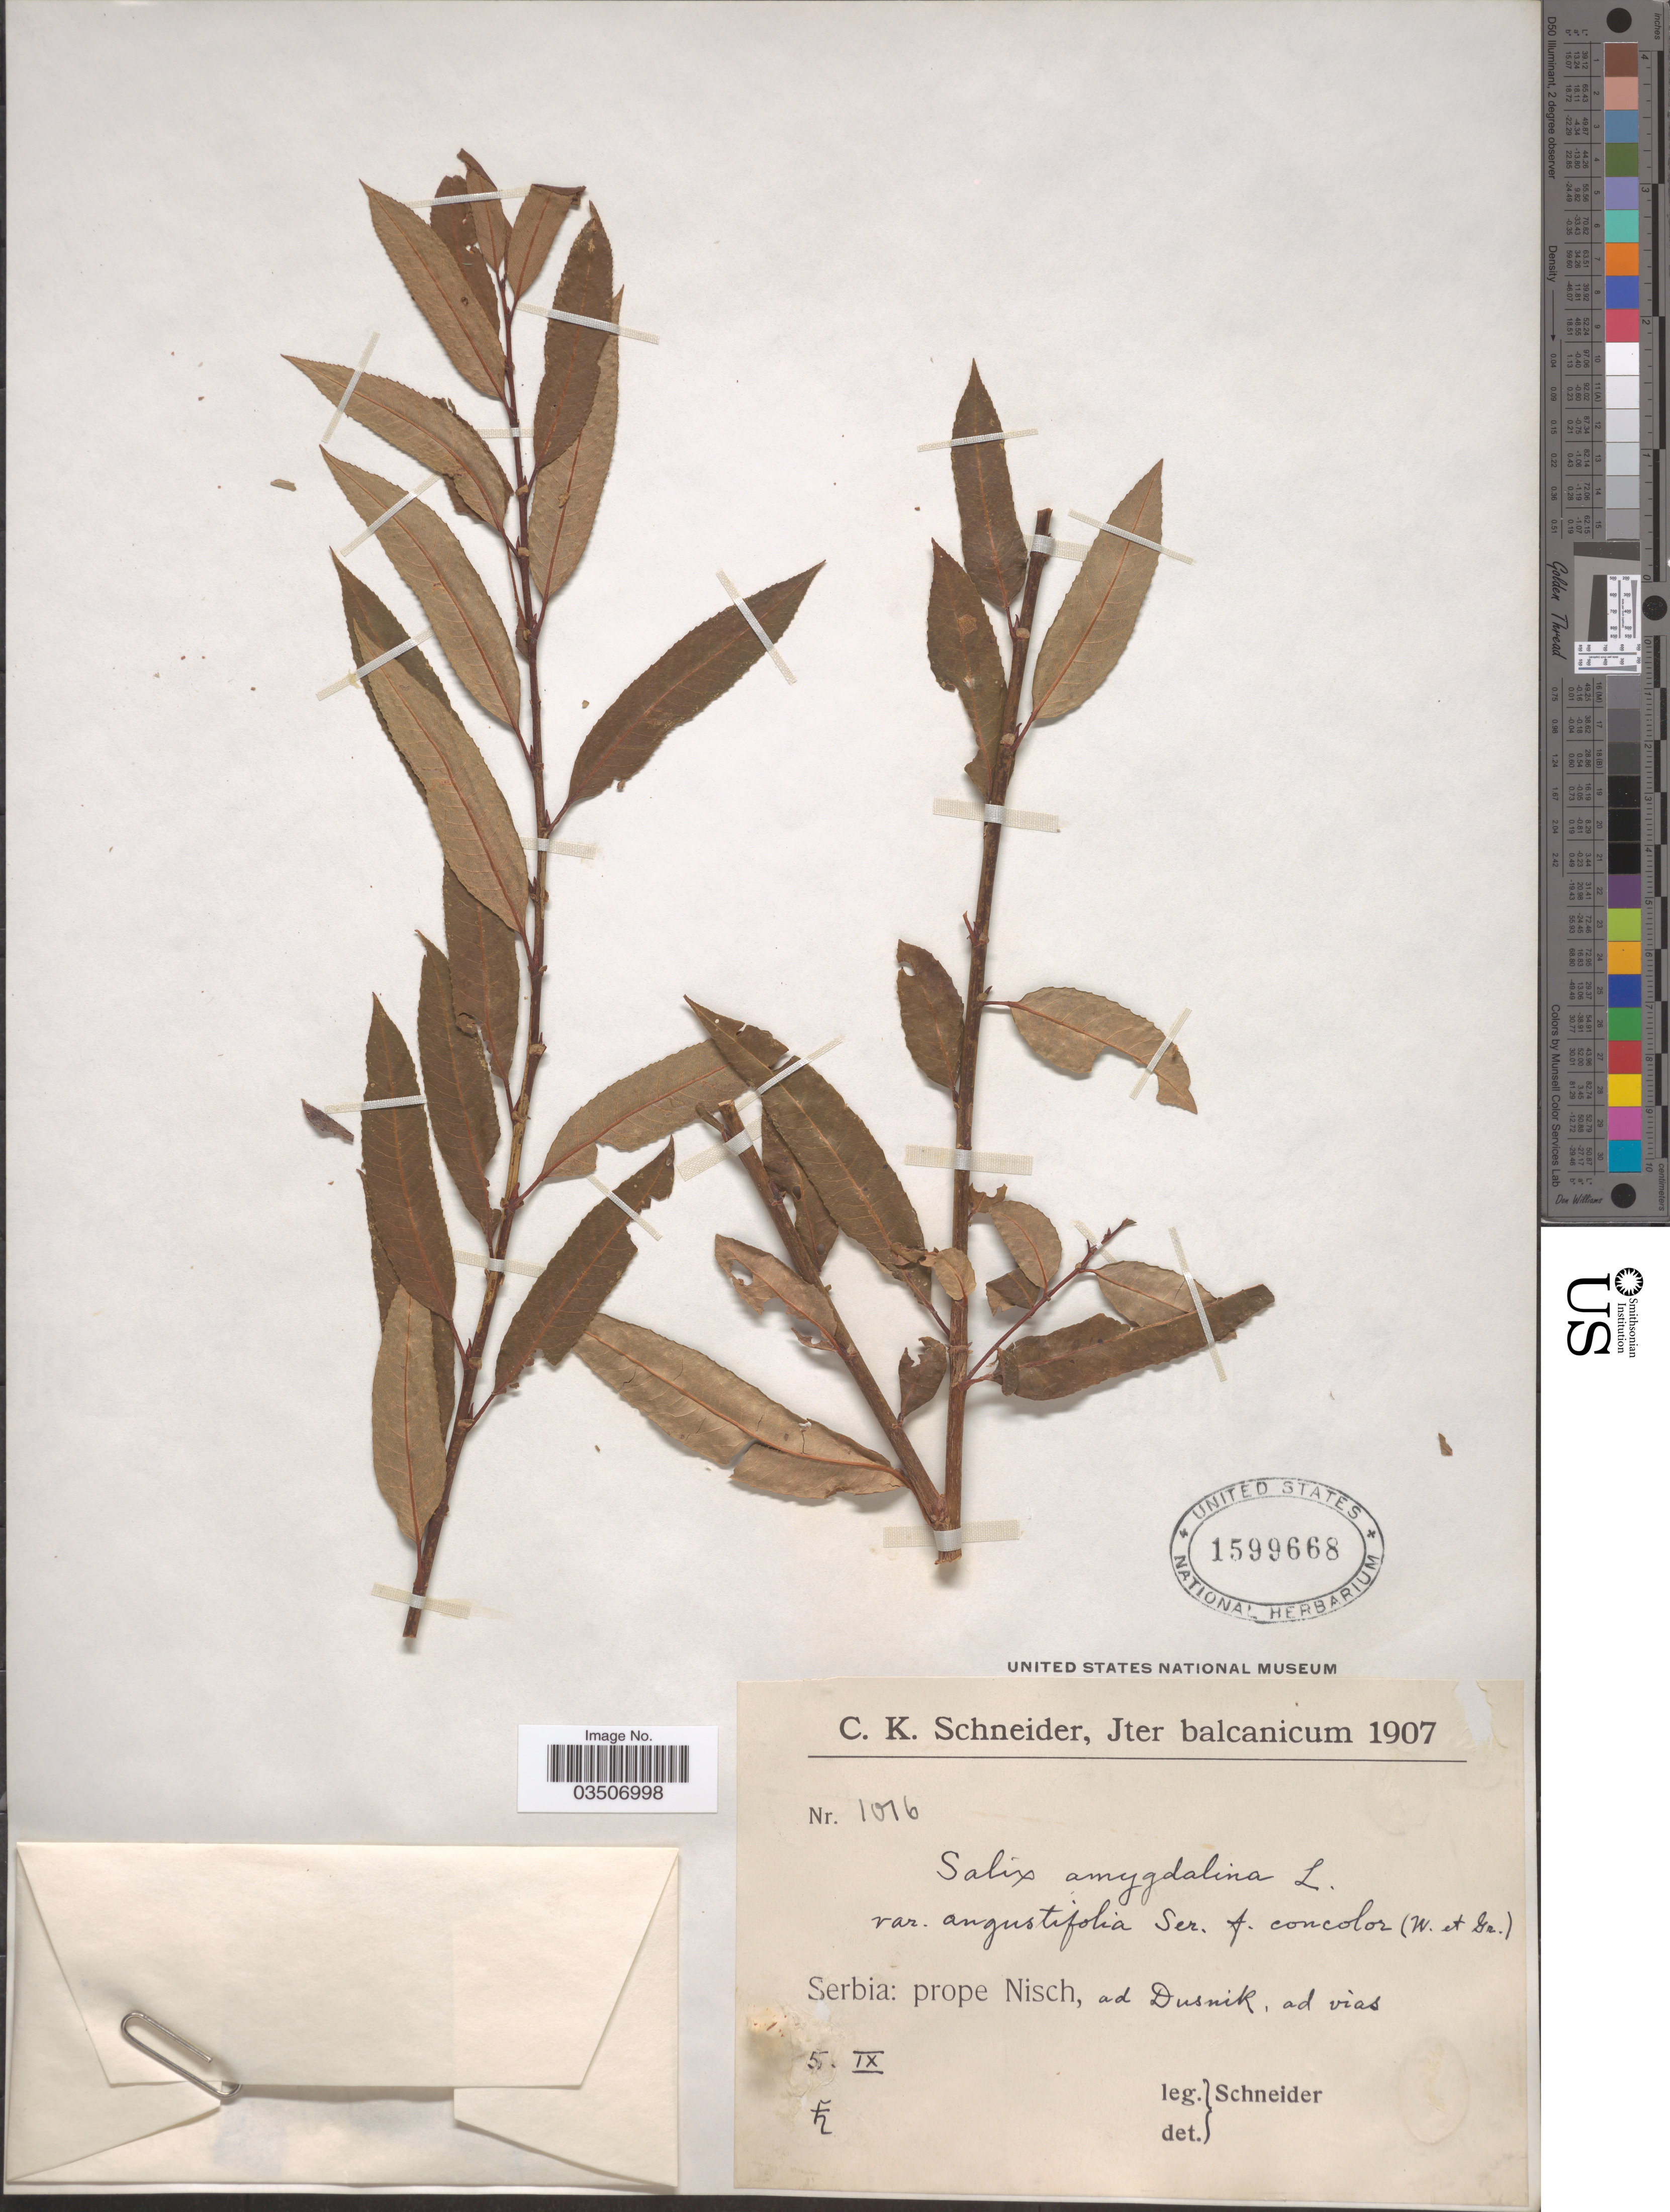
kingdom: Plantae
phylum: Tracheophyta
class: Magnoliopsida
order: Malpighiales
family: Salicaceae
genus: Salix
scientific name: Salix amygdalina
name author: L.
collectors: C. K. Schneider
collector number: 1016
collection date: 1907-09-05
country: Serbia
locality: Prope Nisch, ad Dusnik, ad vias.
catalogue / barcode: US 1599668